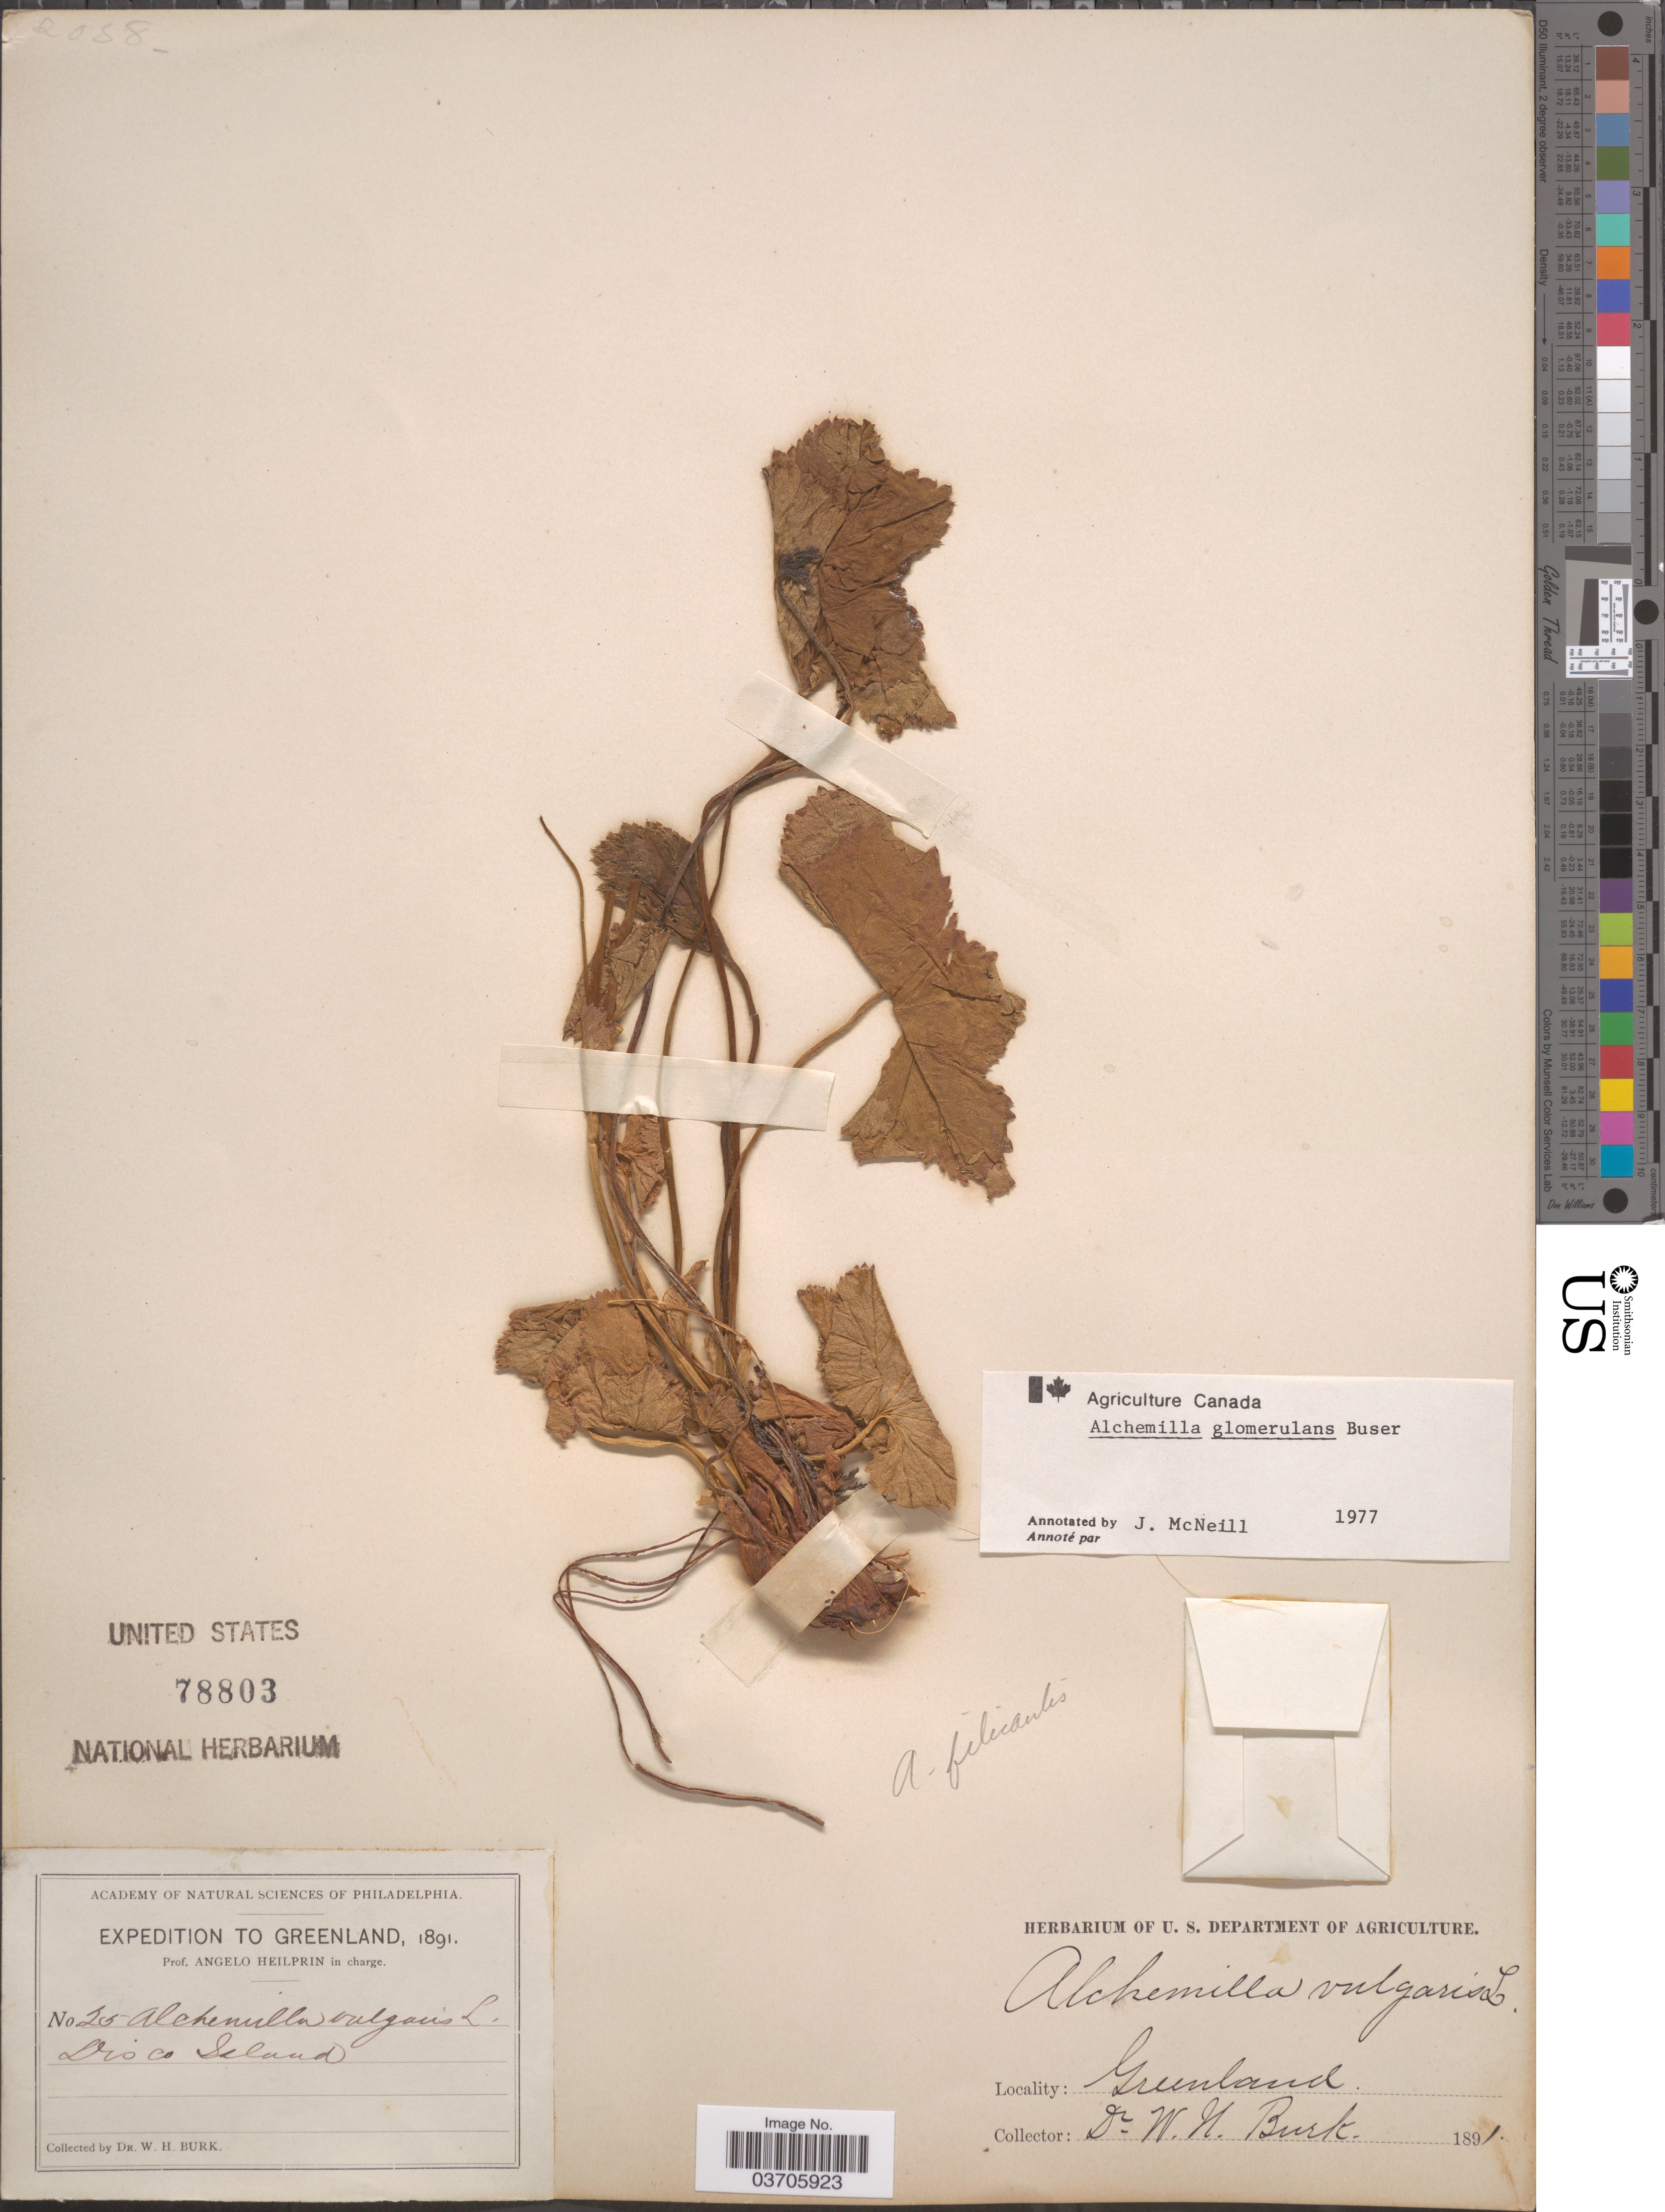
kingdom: Plantae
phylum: Tracheophyta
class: Magnoliopsida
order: Rosales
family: Rosaceae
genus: Alchemilla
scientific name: Alchemilla glomerulans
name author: Buser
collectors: W. Burk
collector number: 25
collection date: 1891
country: Greenland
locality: Disco Island.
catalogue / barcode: US 78803